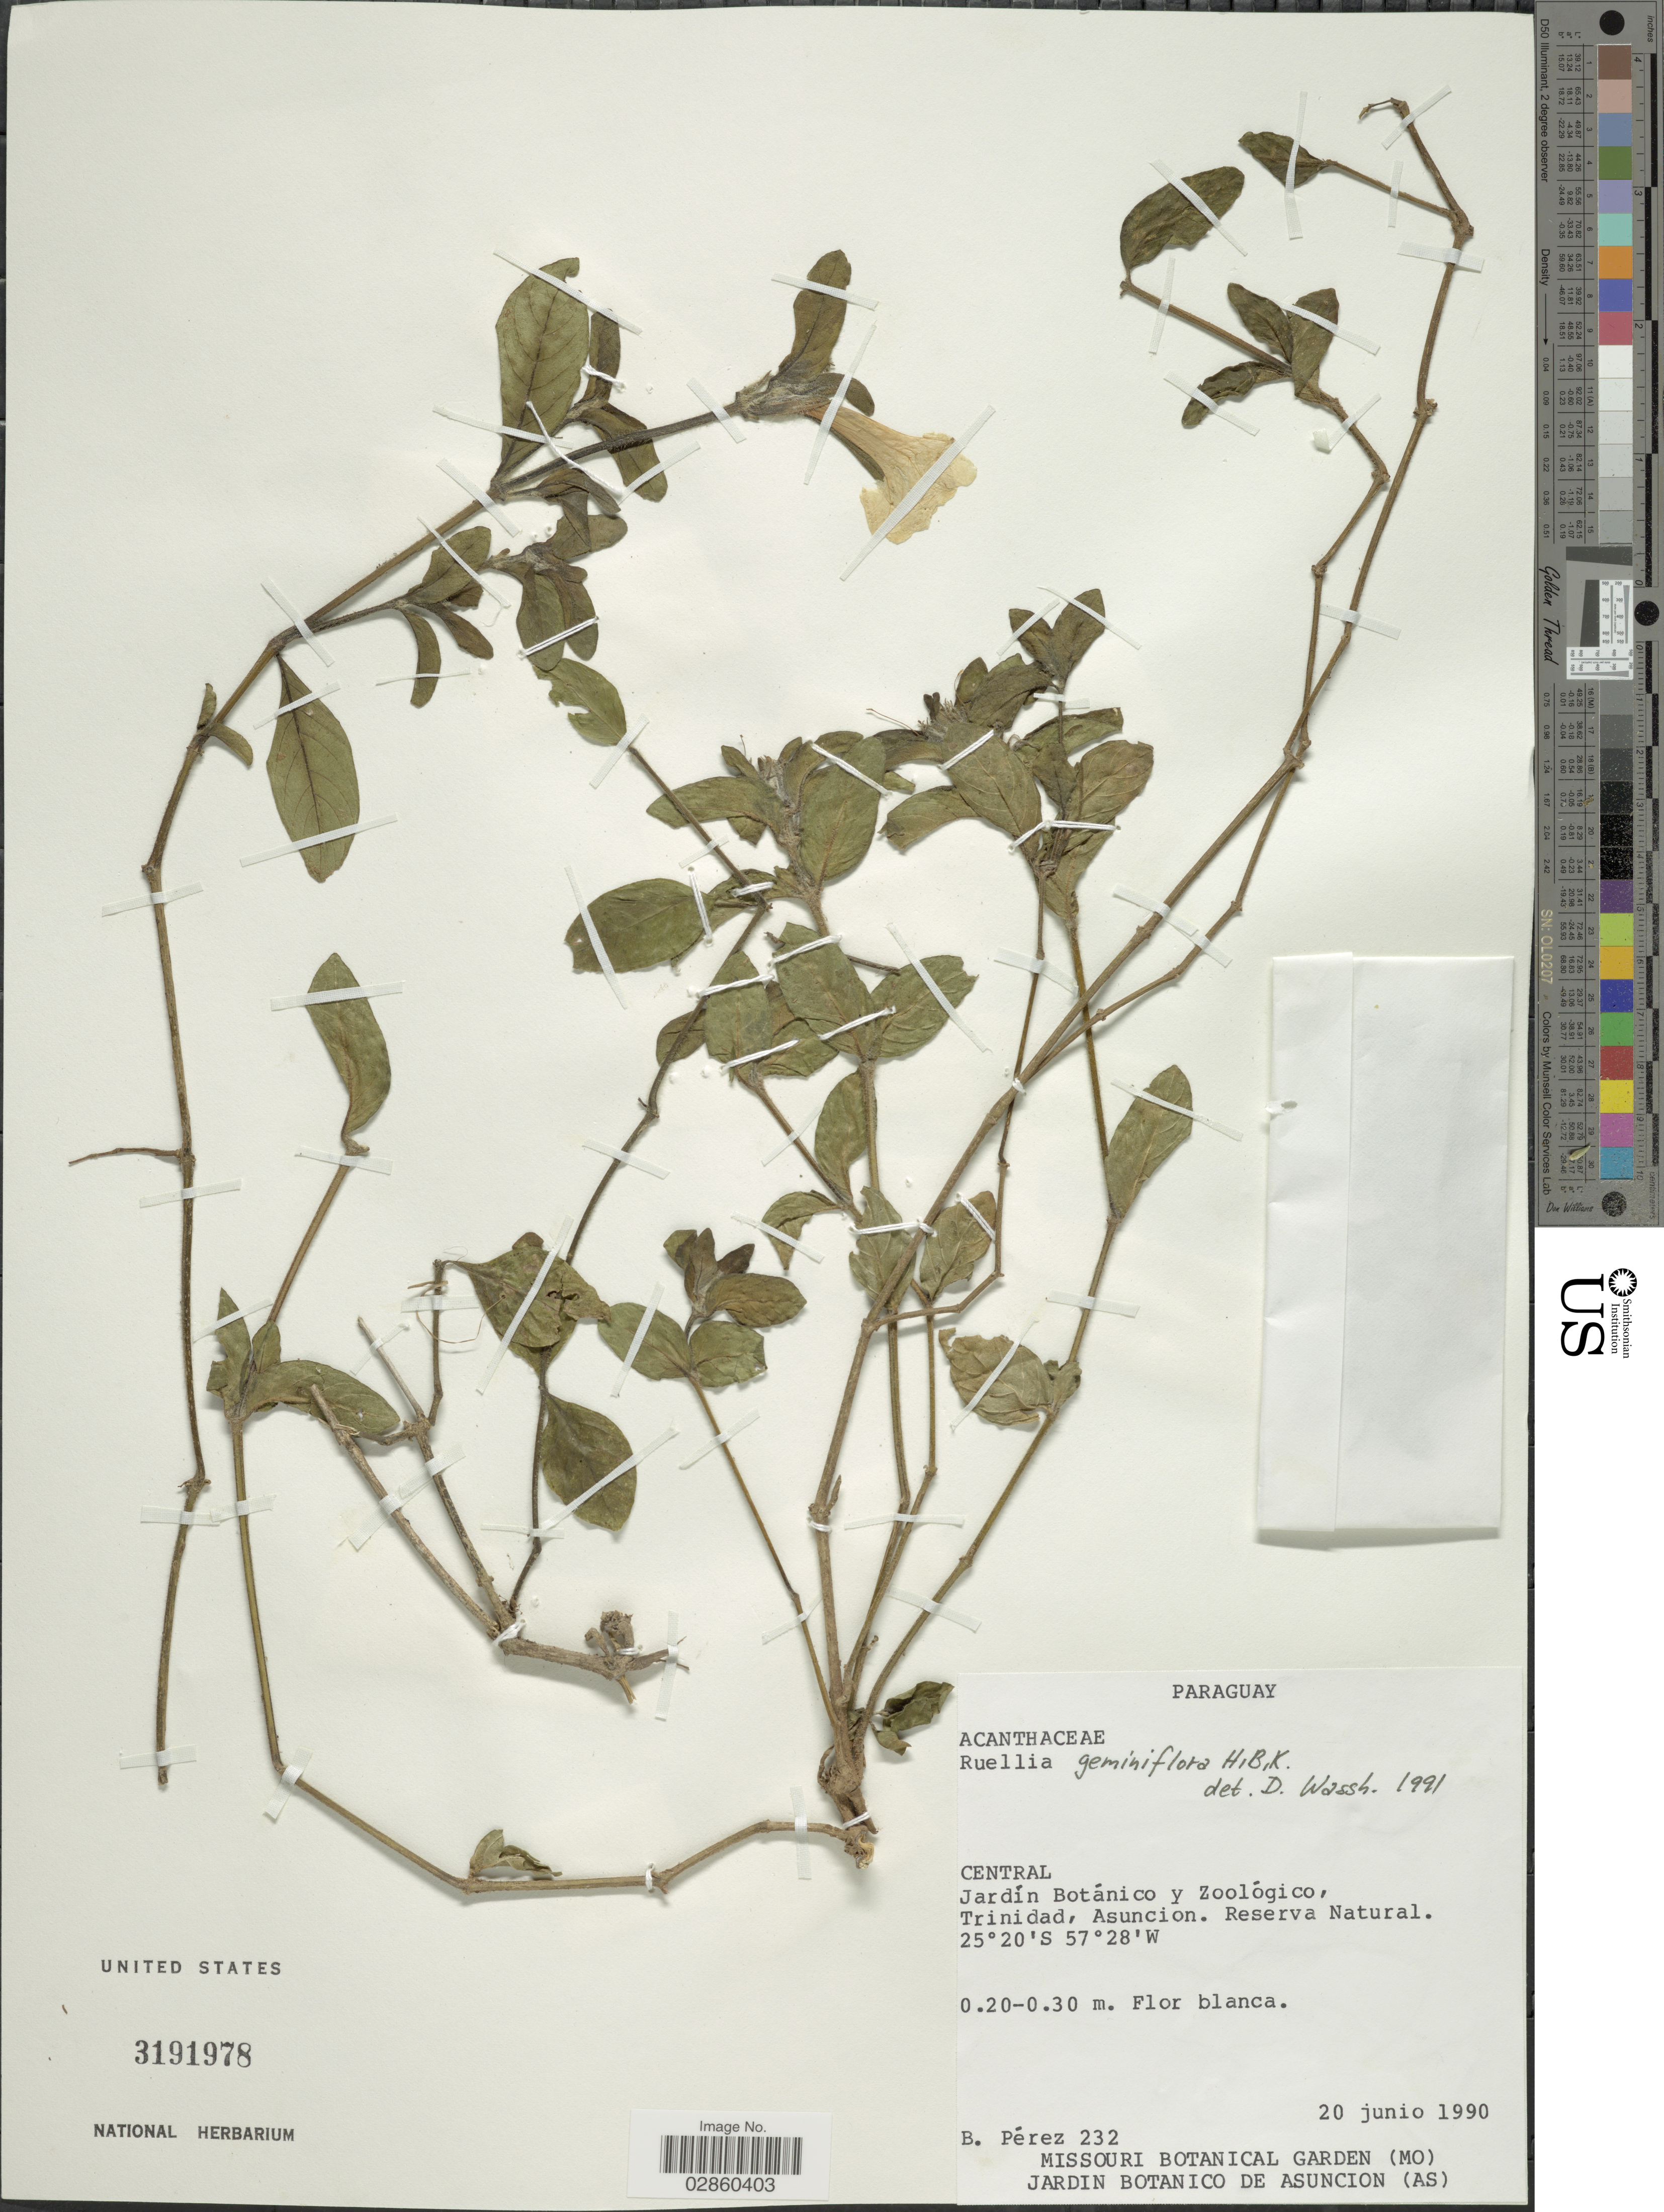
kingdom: Plantae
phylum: Tracheophyta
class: Magnoliopsida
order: Lamiales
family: Acanthaceae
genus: Ruellia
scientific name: Ruellia geminiflora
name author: Kunth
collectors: B. Pérez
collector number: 232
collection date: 1990-06-20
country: Paraguay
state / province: Central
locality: Central. Jardín Botánico y Zoológico, Trinidad, Asuncion. Reserva Natural.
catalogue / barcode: US 3191978